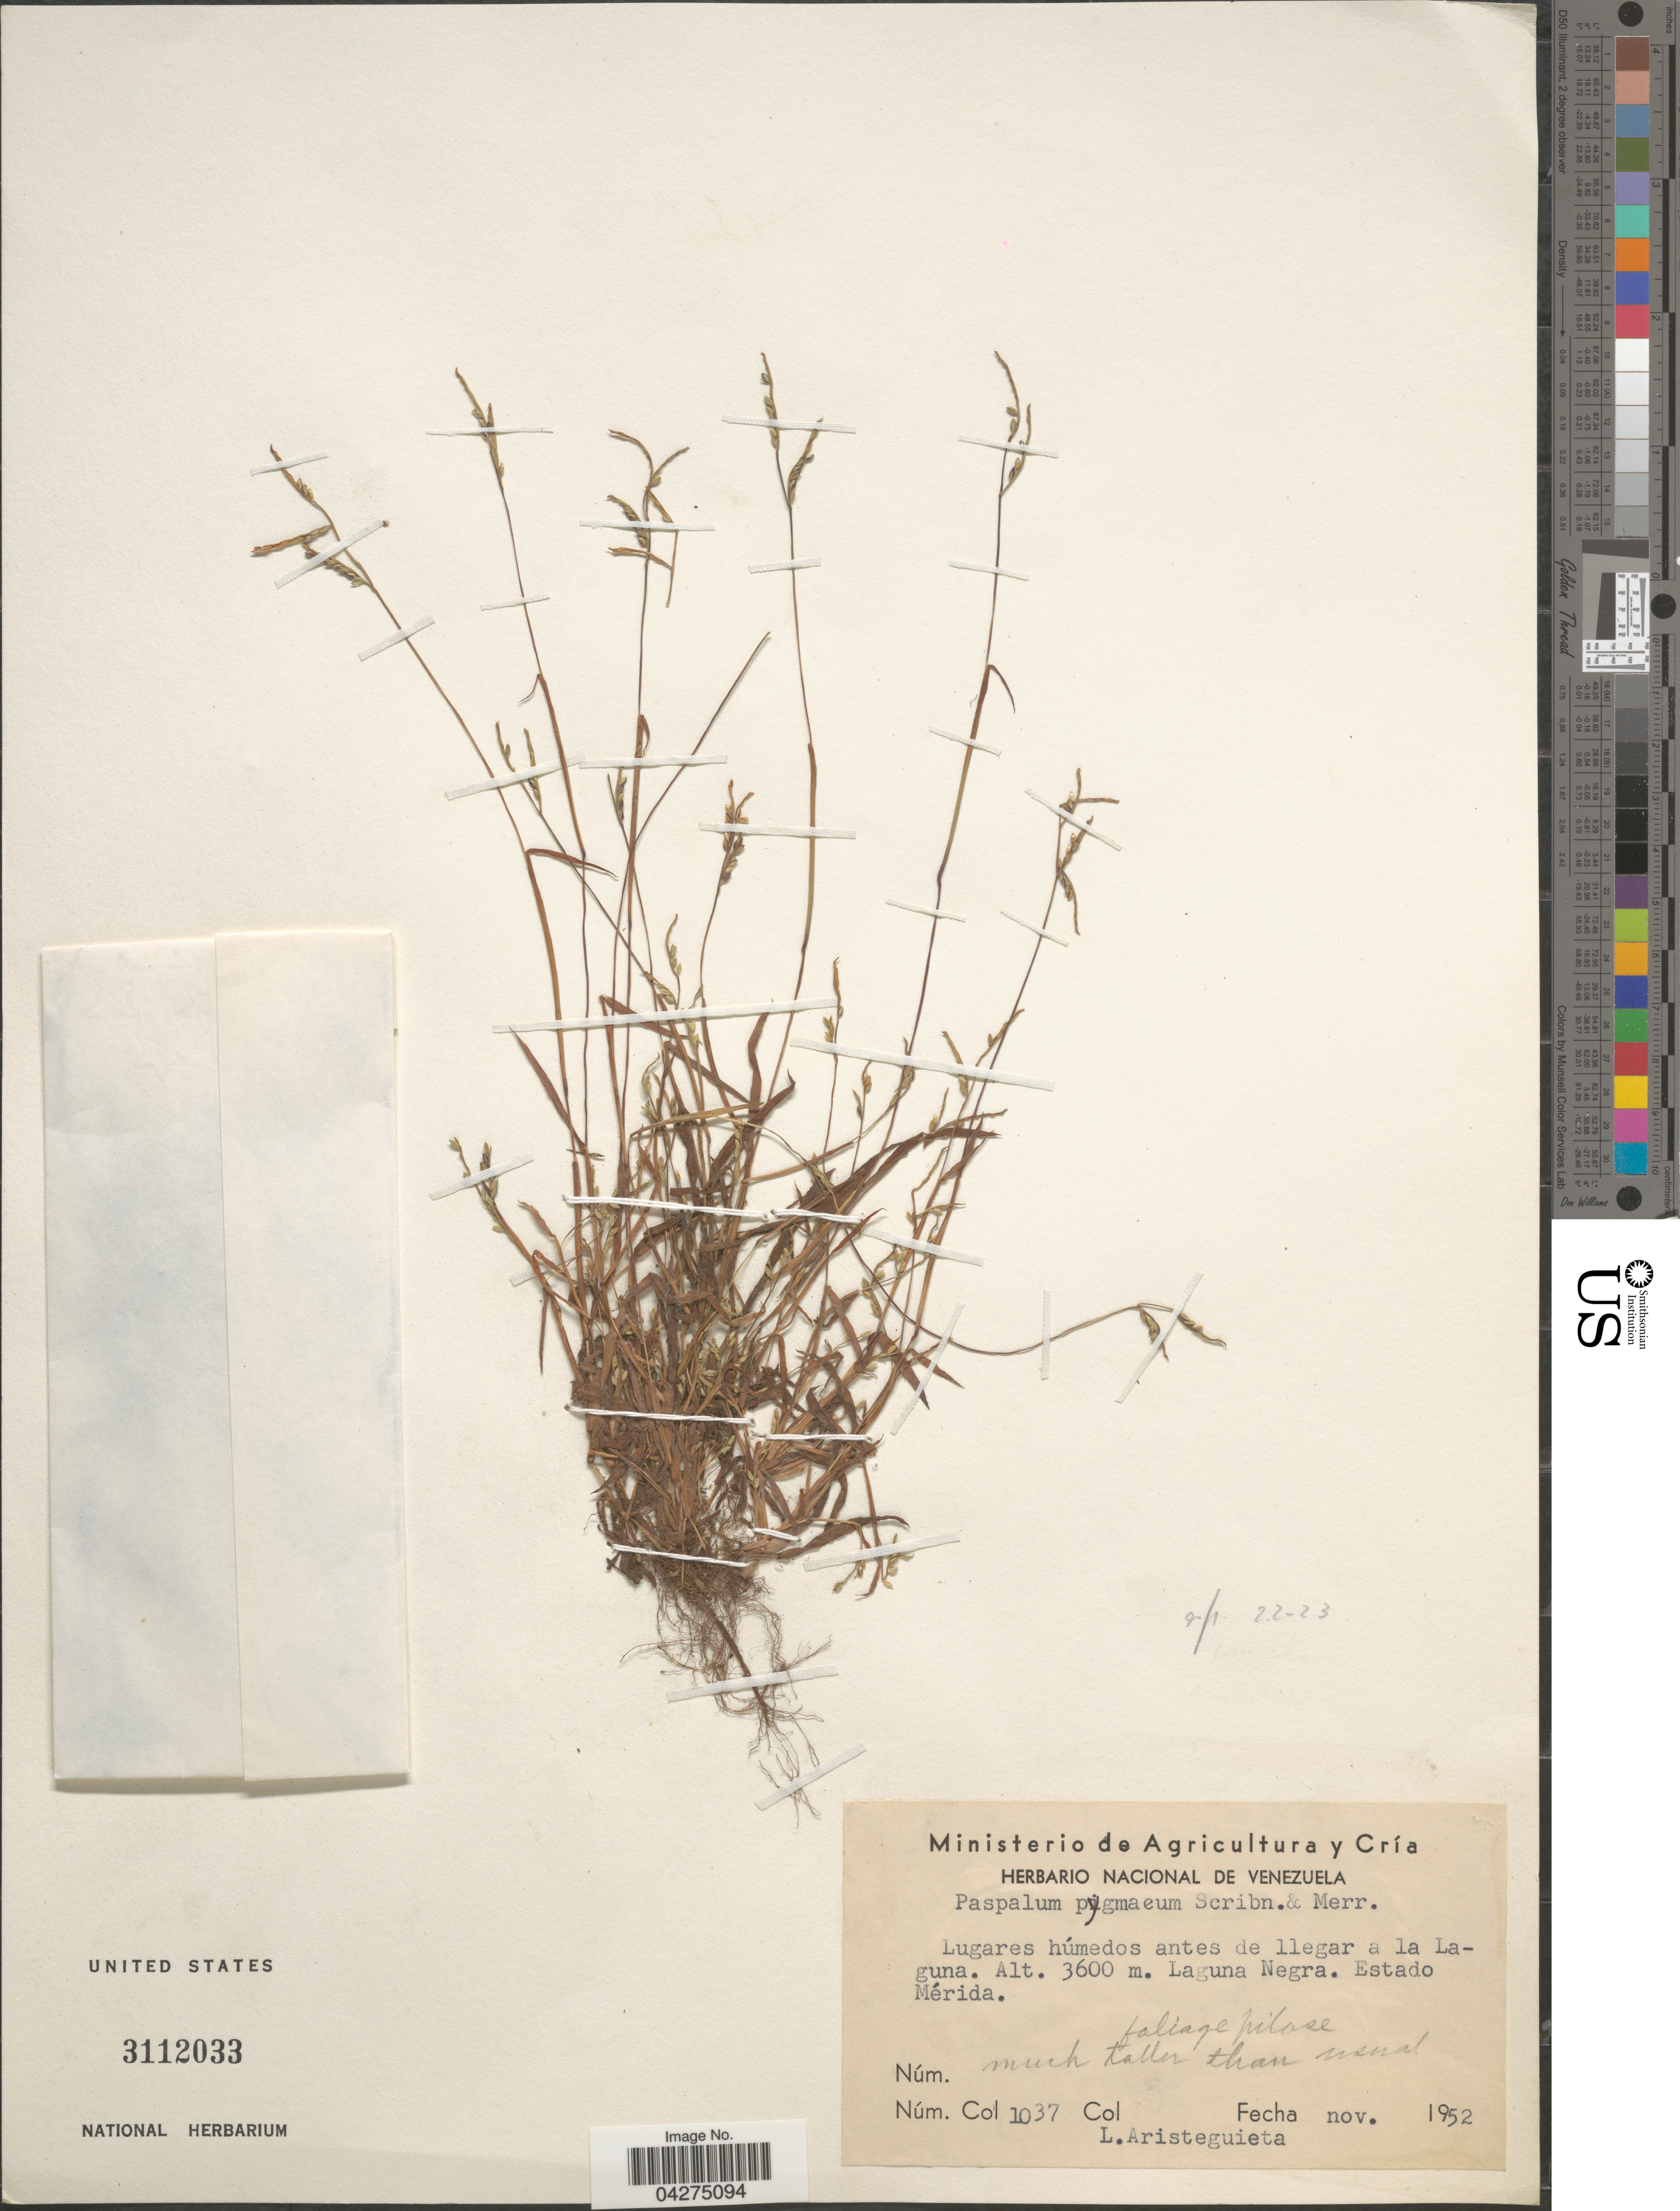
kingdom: Plantae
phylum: Tracheophyta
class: Liliopsida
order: Poales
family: Poaceae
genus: Paspalum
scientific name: Paspalum pygmaeum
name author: Hack.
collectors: L. Aristeguieta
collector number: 1037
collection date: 1952-11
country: Venezuela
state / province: Merida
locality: Lugares húmedos antes de llegar a la Laguna. Laguna Negra.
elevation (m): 3600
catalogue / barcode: US 3112033